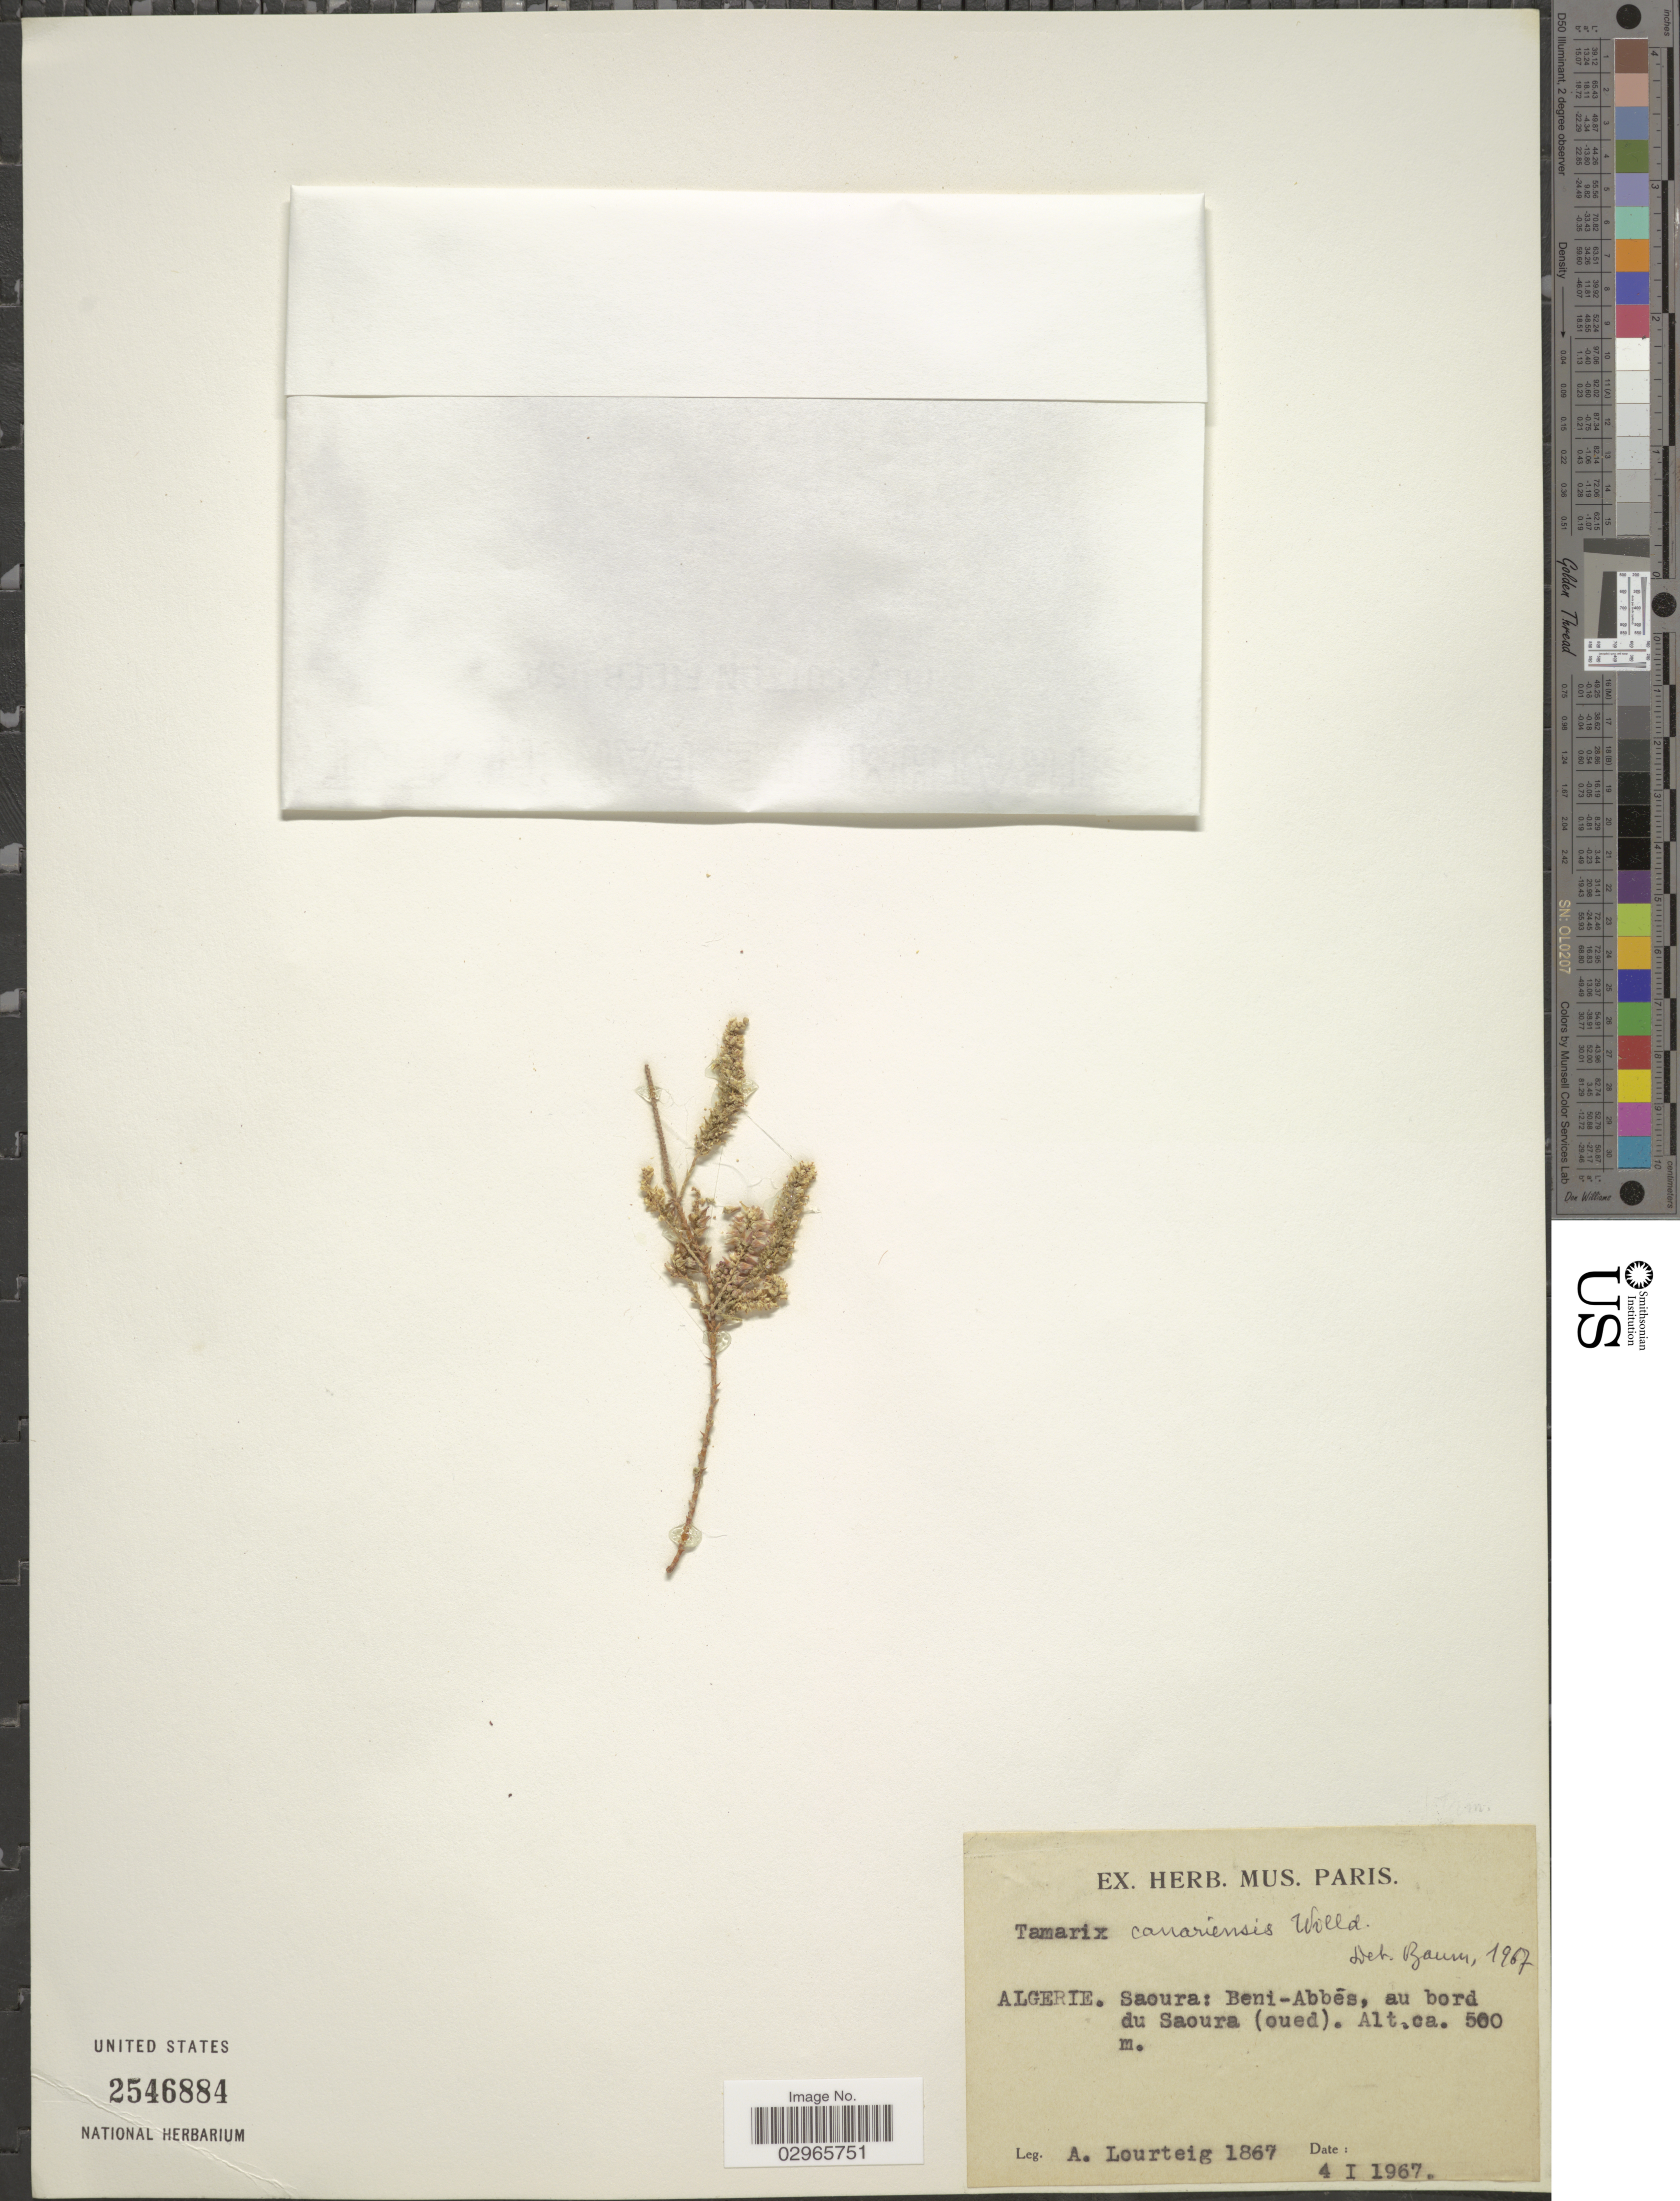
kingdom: Plantae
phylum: Tracheophyta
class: Magnoliopsida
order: Caryophyllales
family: Tamaricaceae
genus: Tamarix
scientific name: Tamarix canariensis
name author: Willd.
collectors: A. Lourteig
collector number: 1867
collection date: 1967-01-04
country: Algeria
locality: Saoura: Beni-Abbës, au bord du Saoura (oued).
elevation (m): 500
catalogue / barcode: US 2546884